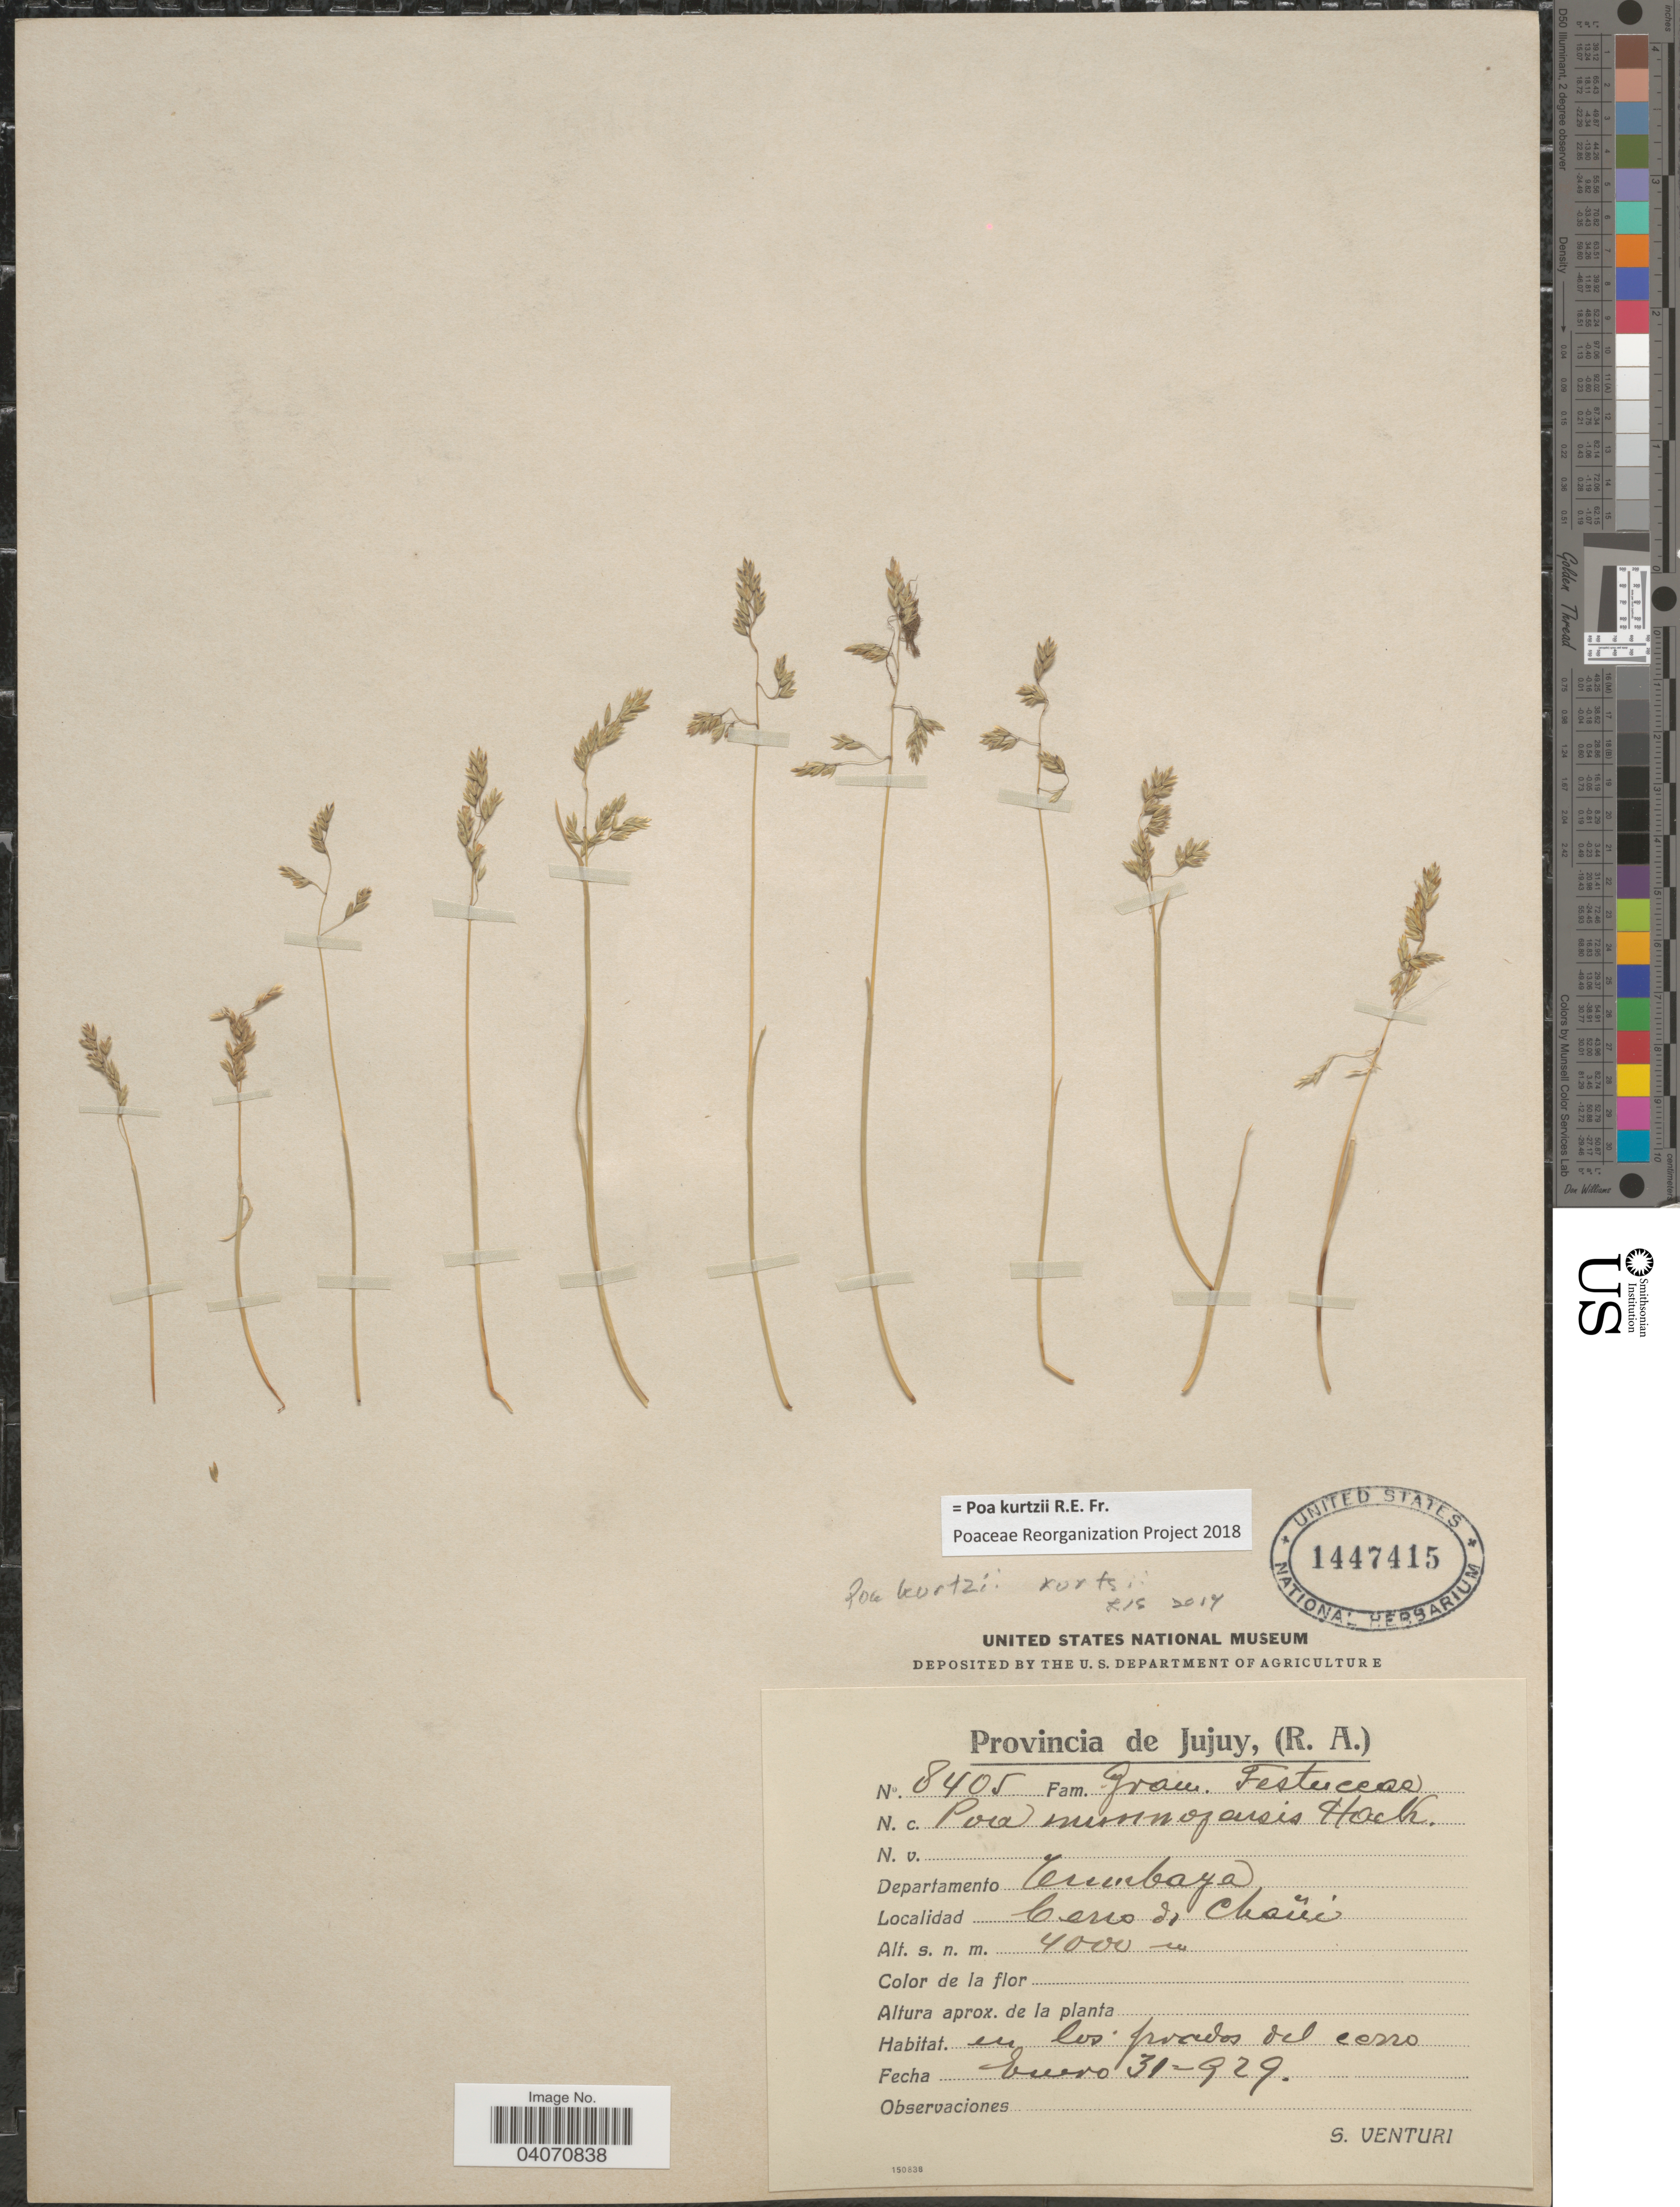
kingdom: Plantae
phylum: Tracheophyta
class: Liliopsida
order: Poales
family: Poaceae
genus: Poa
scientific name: Poa laetevirens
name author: R.E. Fr.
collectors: S. Venturi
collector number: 8405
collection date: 1929-01-31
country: Argentina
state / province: Jujuy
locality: Departamento Tumbaya. Cerro de Chañi.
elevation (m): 4000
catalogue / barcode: US 1447415